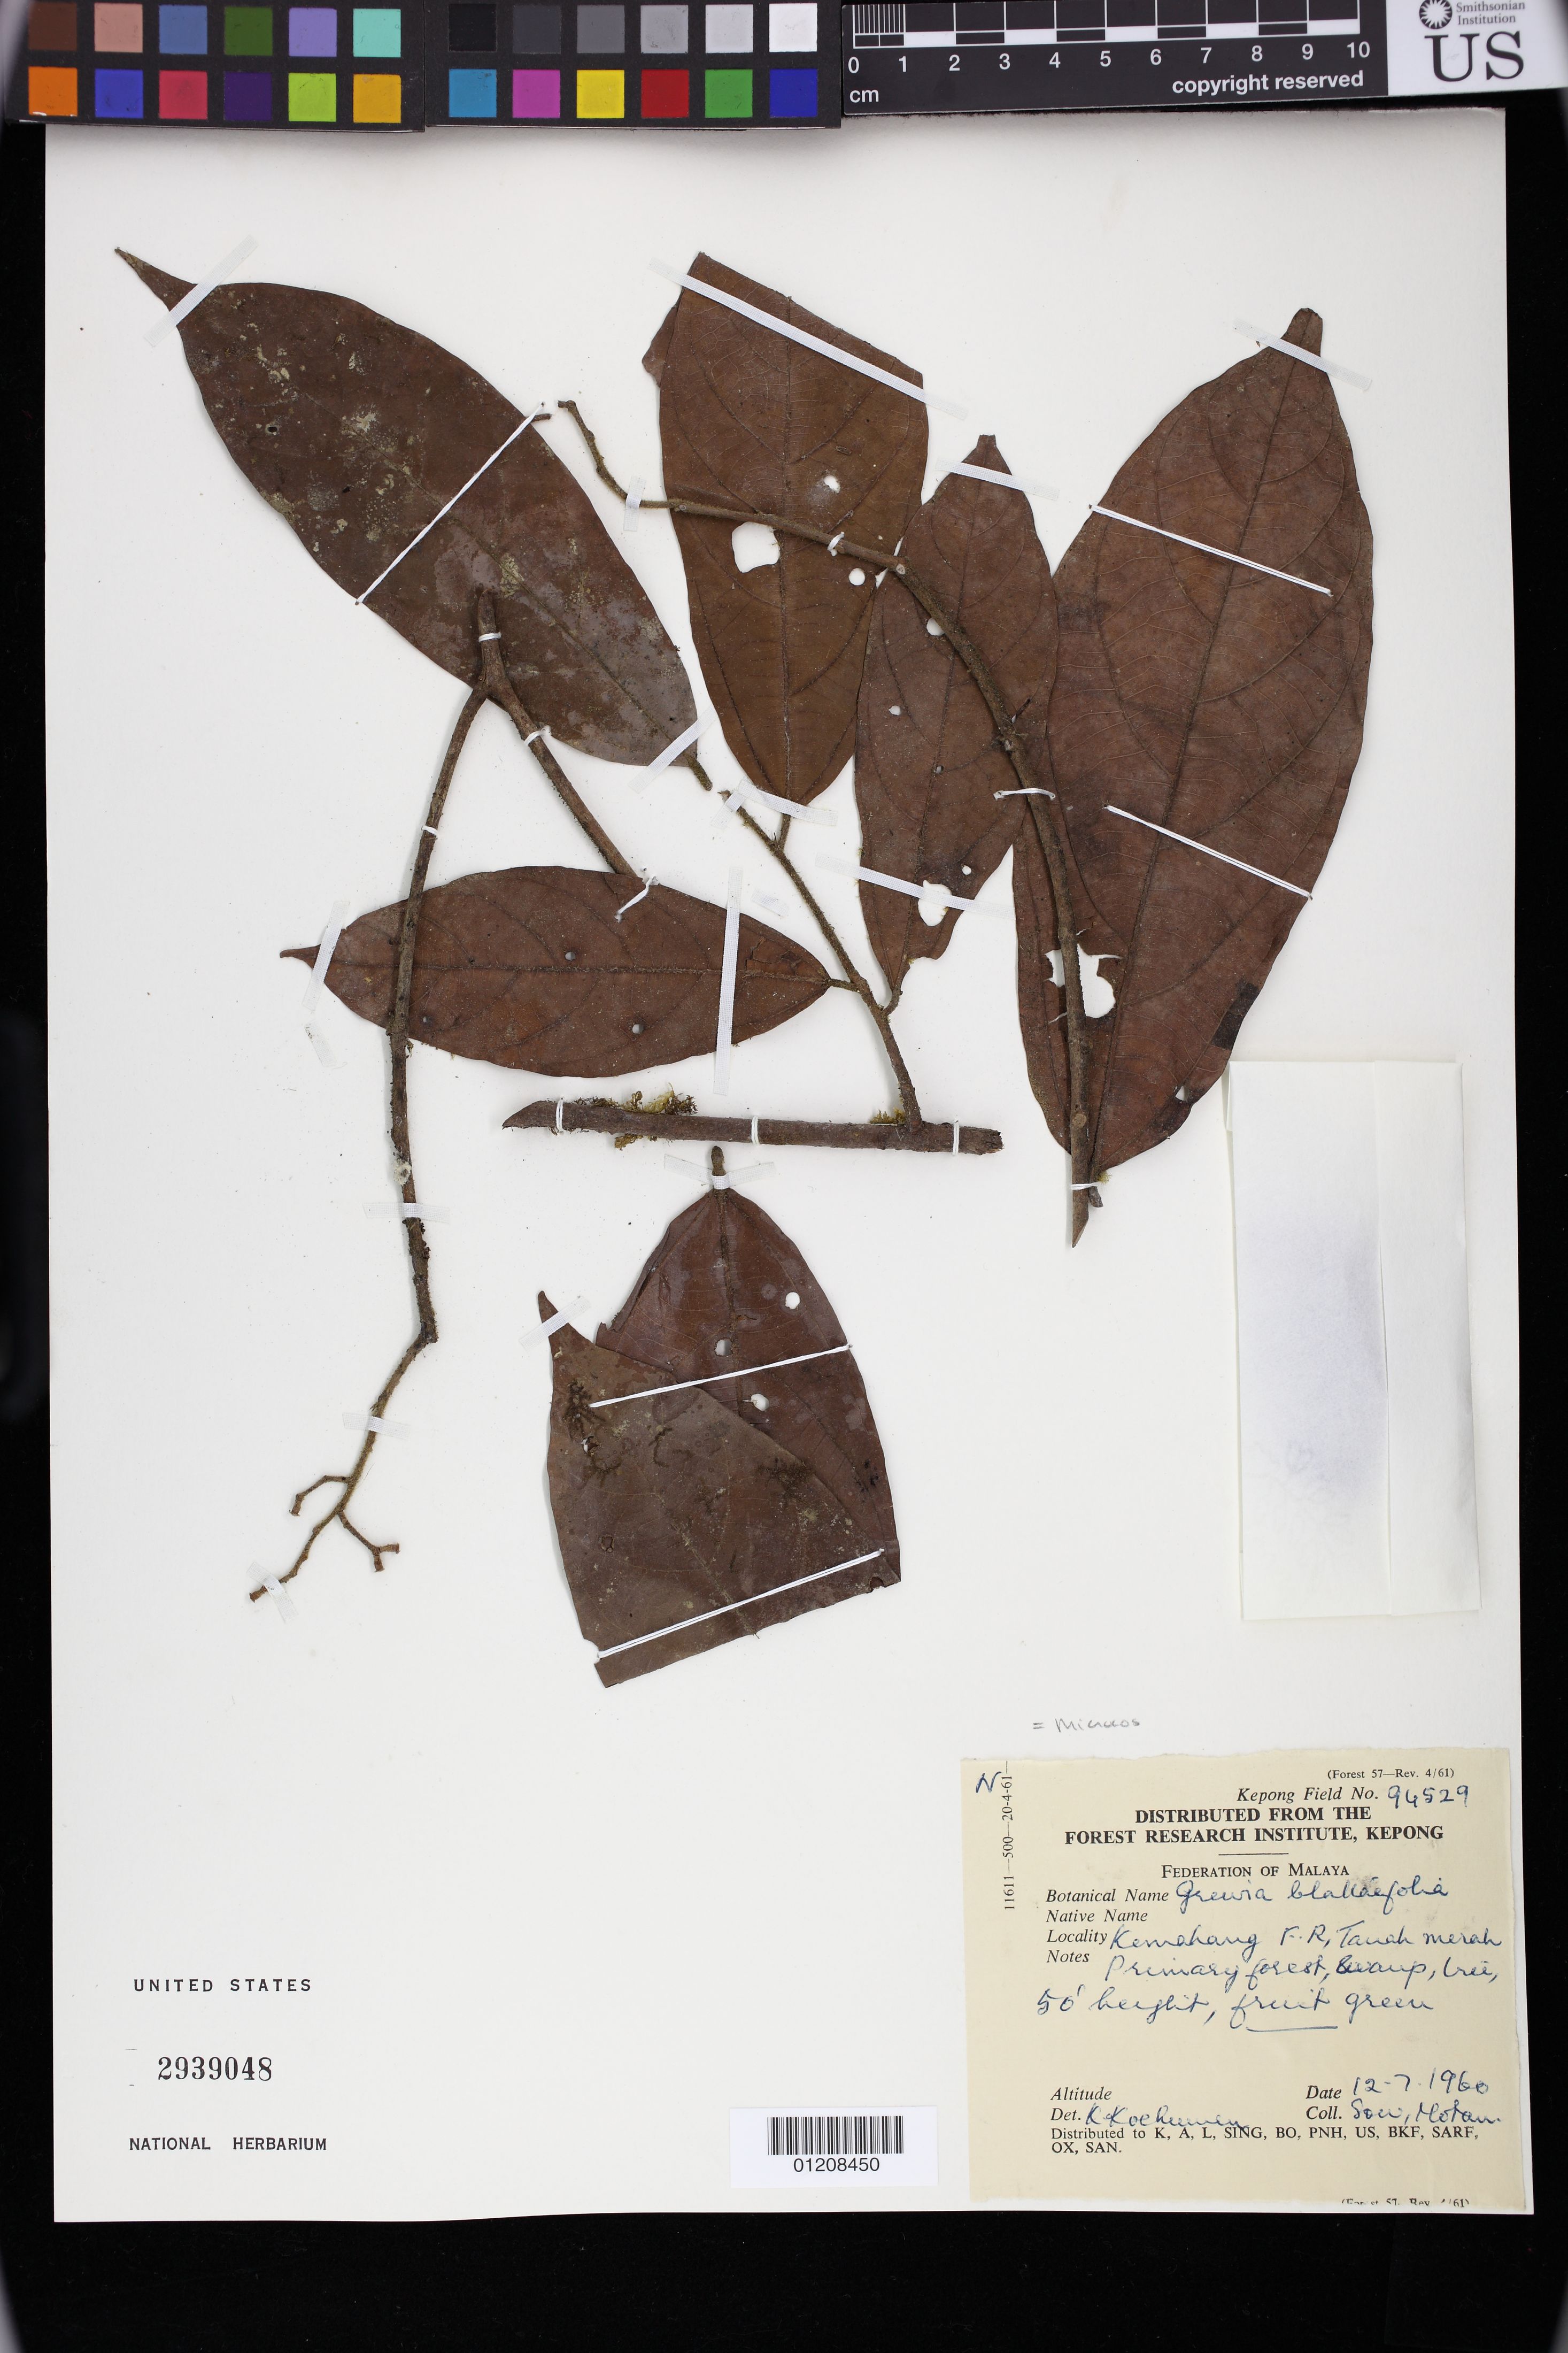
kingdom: Plantae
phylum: Tracheophyta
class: Magnoliopsida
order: Malvales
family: Malvaceae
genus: Microcos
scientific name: Microcos sp.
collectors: -. Sow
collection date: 1960-12-07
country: Malaysia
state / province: Kelantan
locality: Kemahang F-R, Tanah Merah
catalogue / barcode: US 2939048